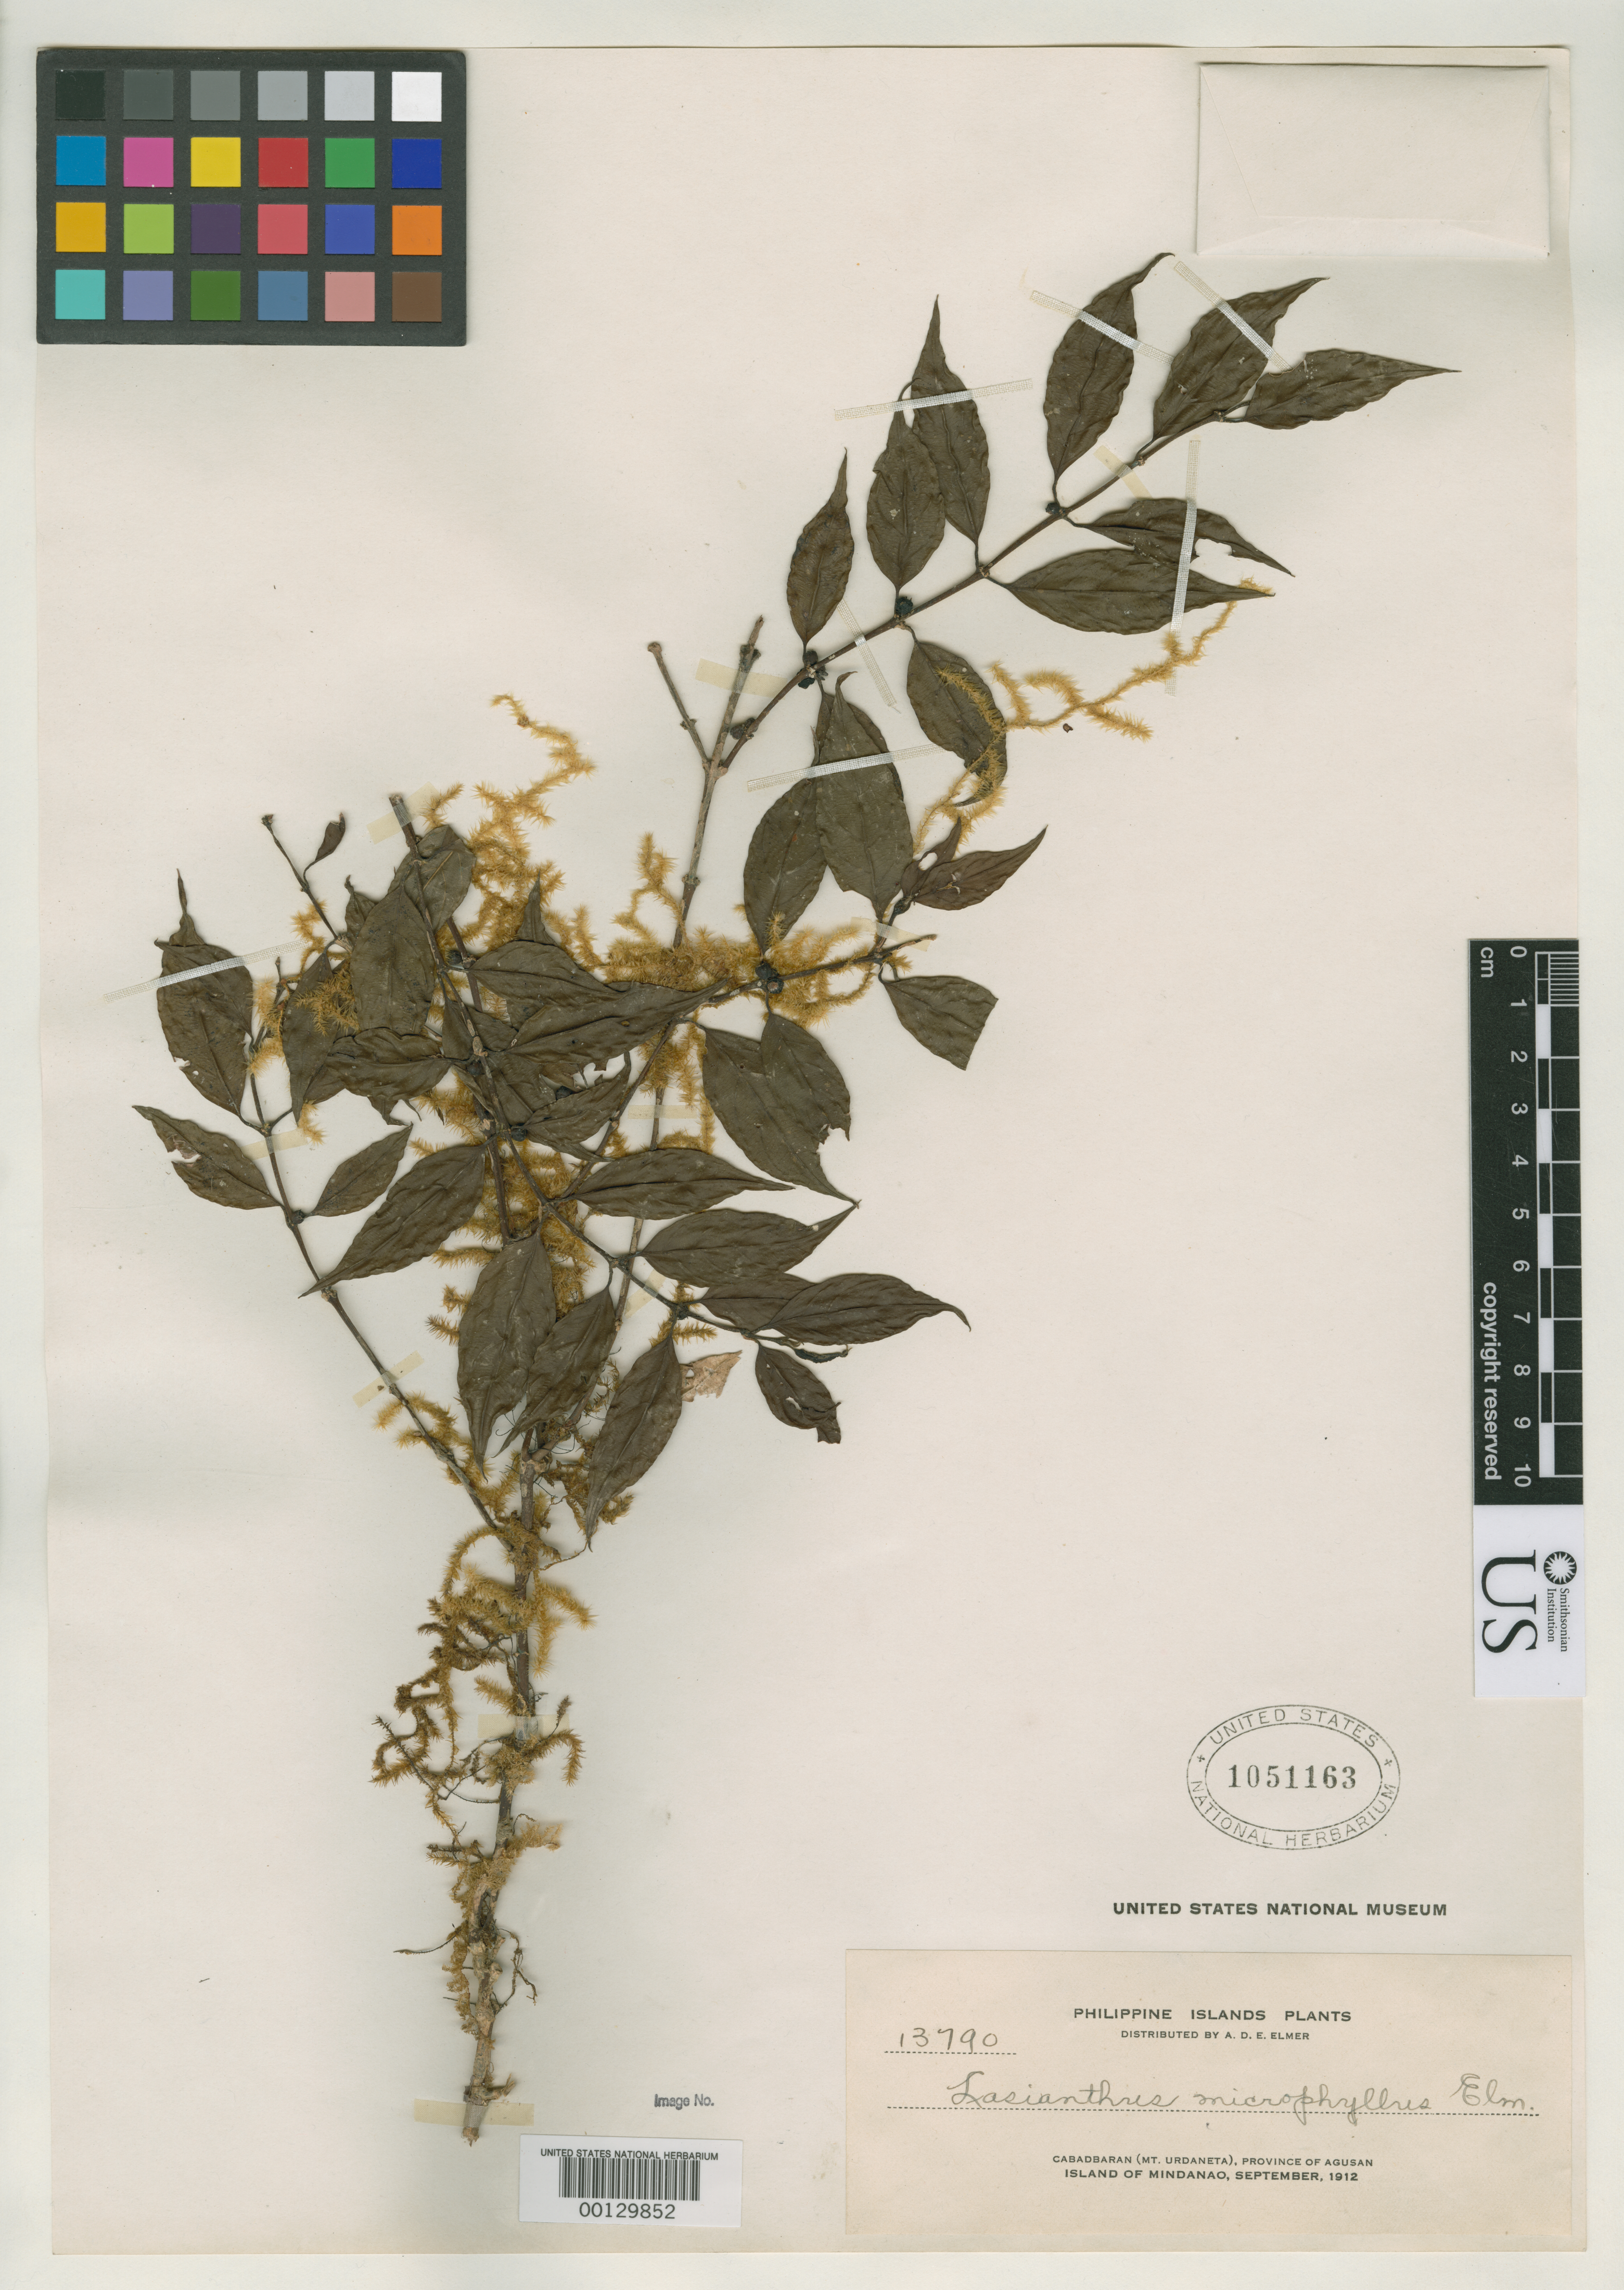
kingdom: Plantae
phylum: Tracheophyta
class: Magnoliopsida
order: Gentianales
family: Rubiaceae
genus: Lasianthus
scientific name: Lasianthus microphyllus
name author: Elmer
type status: Isotype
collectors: A. D. E. Elmer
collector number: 13790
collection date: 1912-07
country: Philippines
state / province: Caraga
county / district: Agusan del Norte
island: Mindanao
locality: Cabadbaran (Mt. Urdaneta), province of Agusan, Island of Mindanao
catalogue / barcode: US 1051163